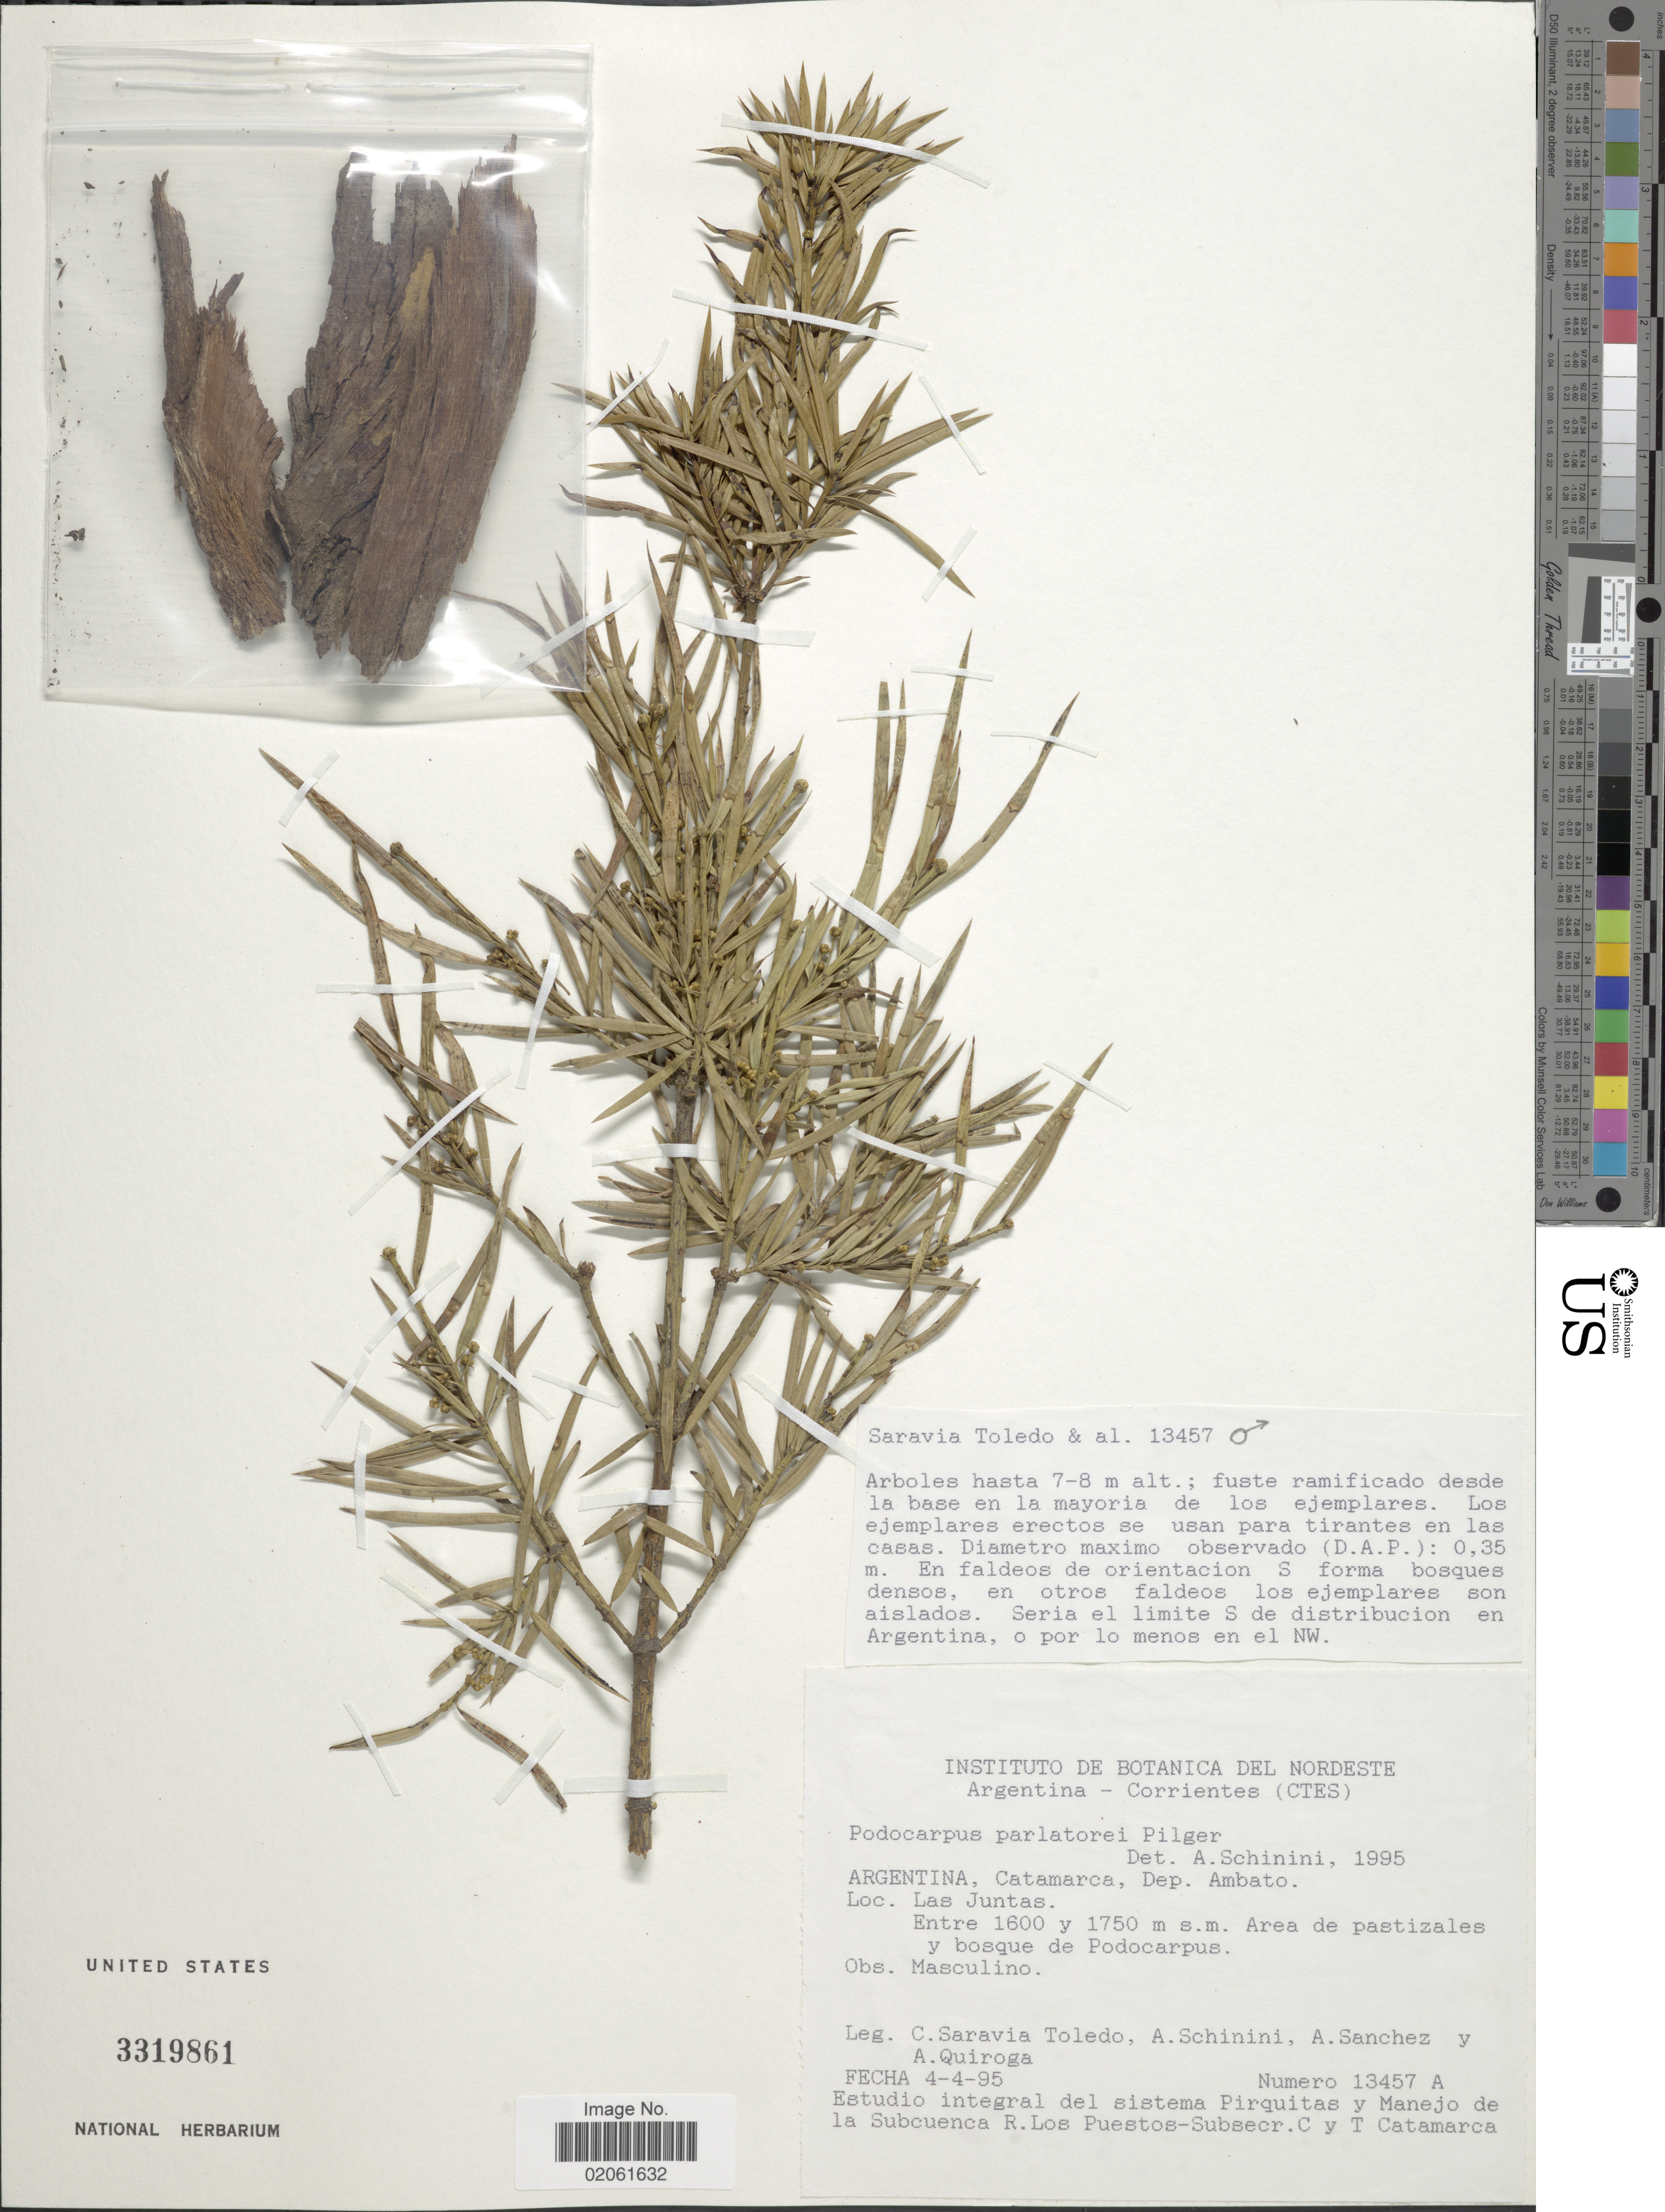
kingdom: Plantae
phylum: Tracheophyta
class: Pinopsida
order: Pinales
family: Podocarpaceae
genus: Podocarpus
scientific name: Podocarpus parlatorei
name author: Pilg.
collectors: C. Saravia T., A. Schinini, A. Sanchez & A. Quiroga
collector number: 13457A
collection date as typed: Transcribed d/m/y: 4/4/95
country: Argentina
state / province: Catamarca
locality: Argentina, Catamarca, Dep. Ambato. Las Juntas. Area de pastizales y bosque de Podocarpus.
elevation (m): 1600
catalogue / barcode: US 3319861